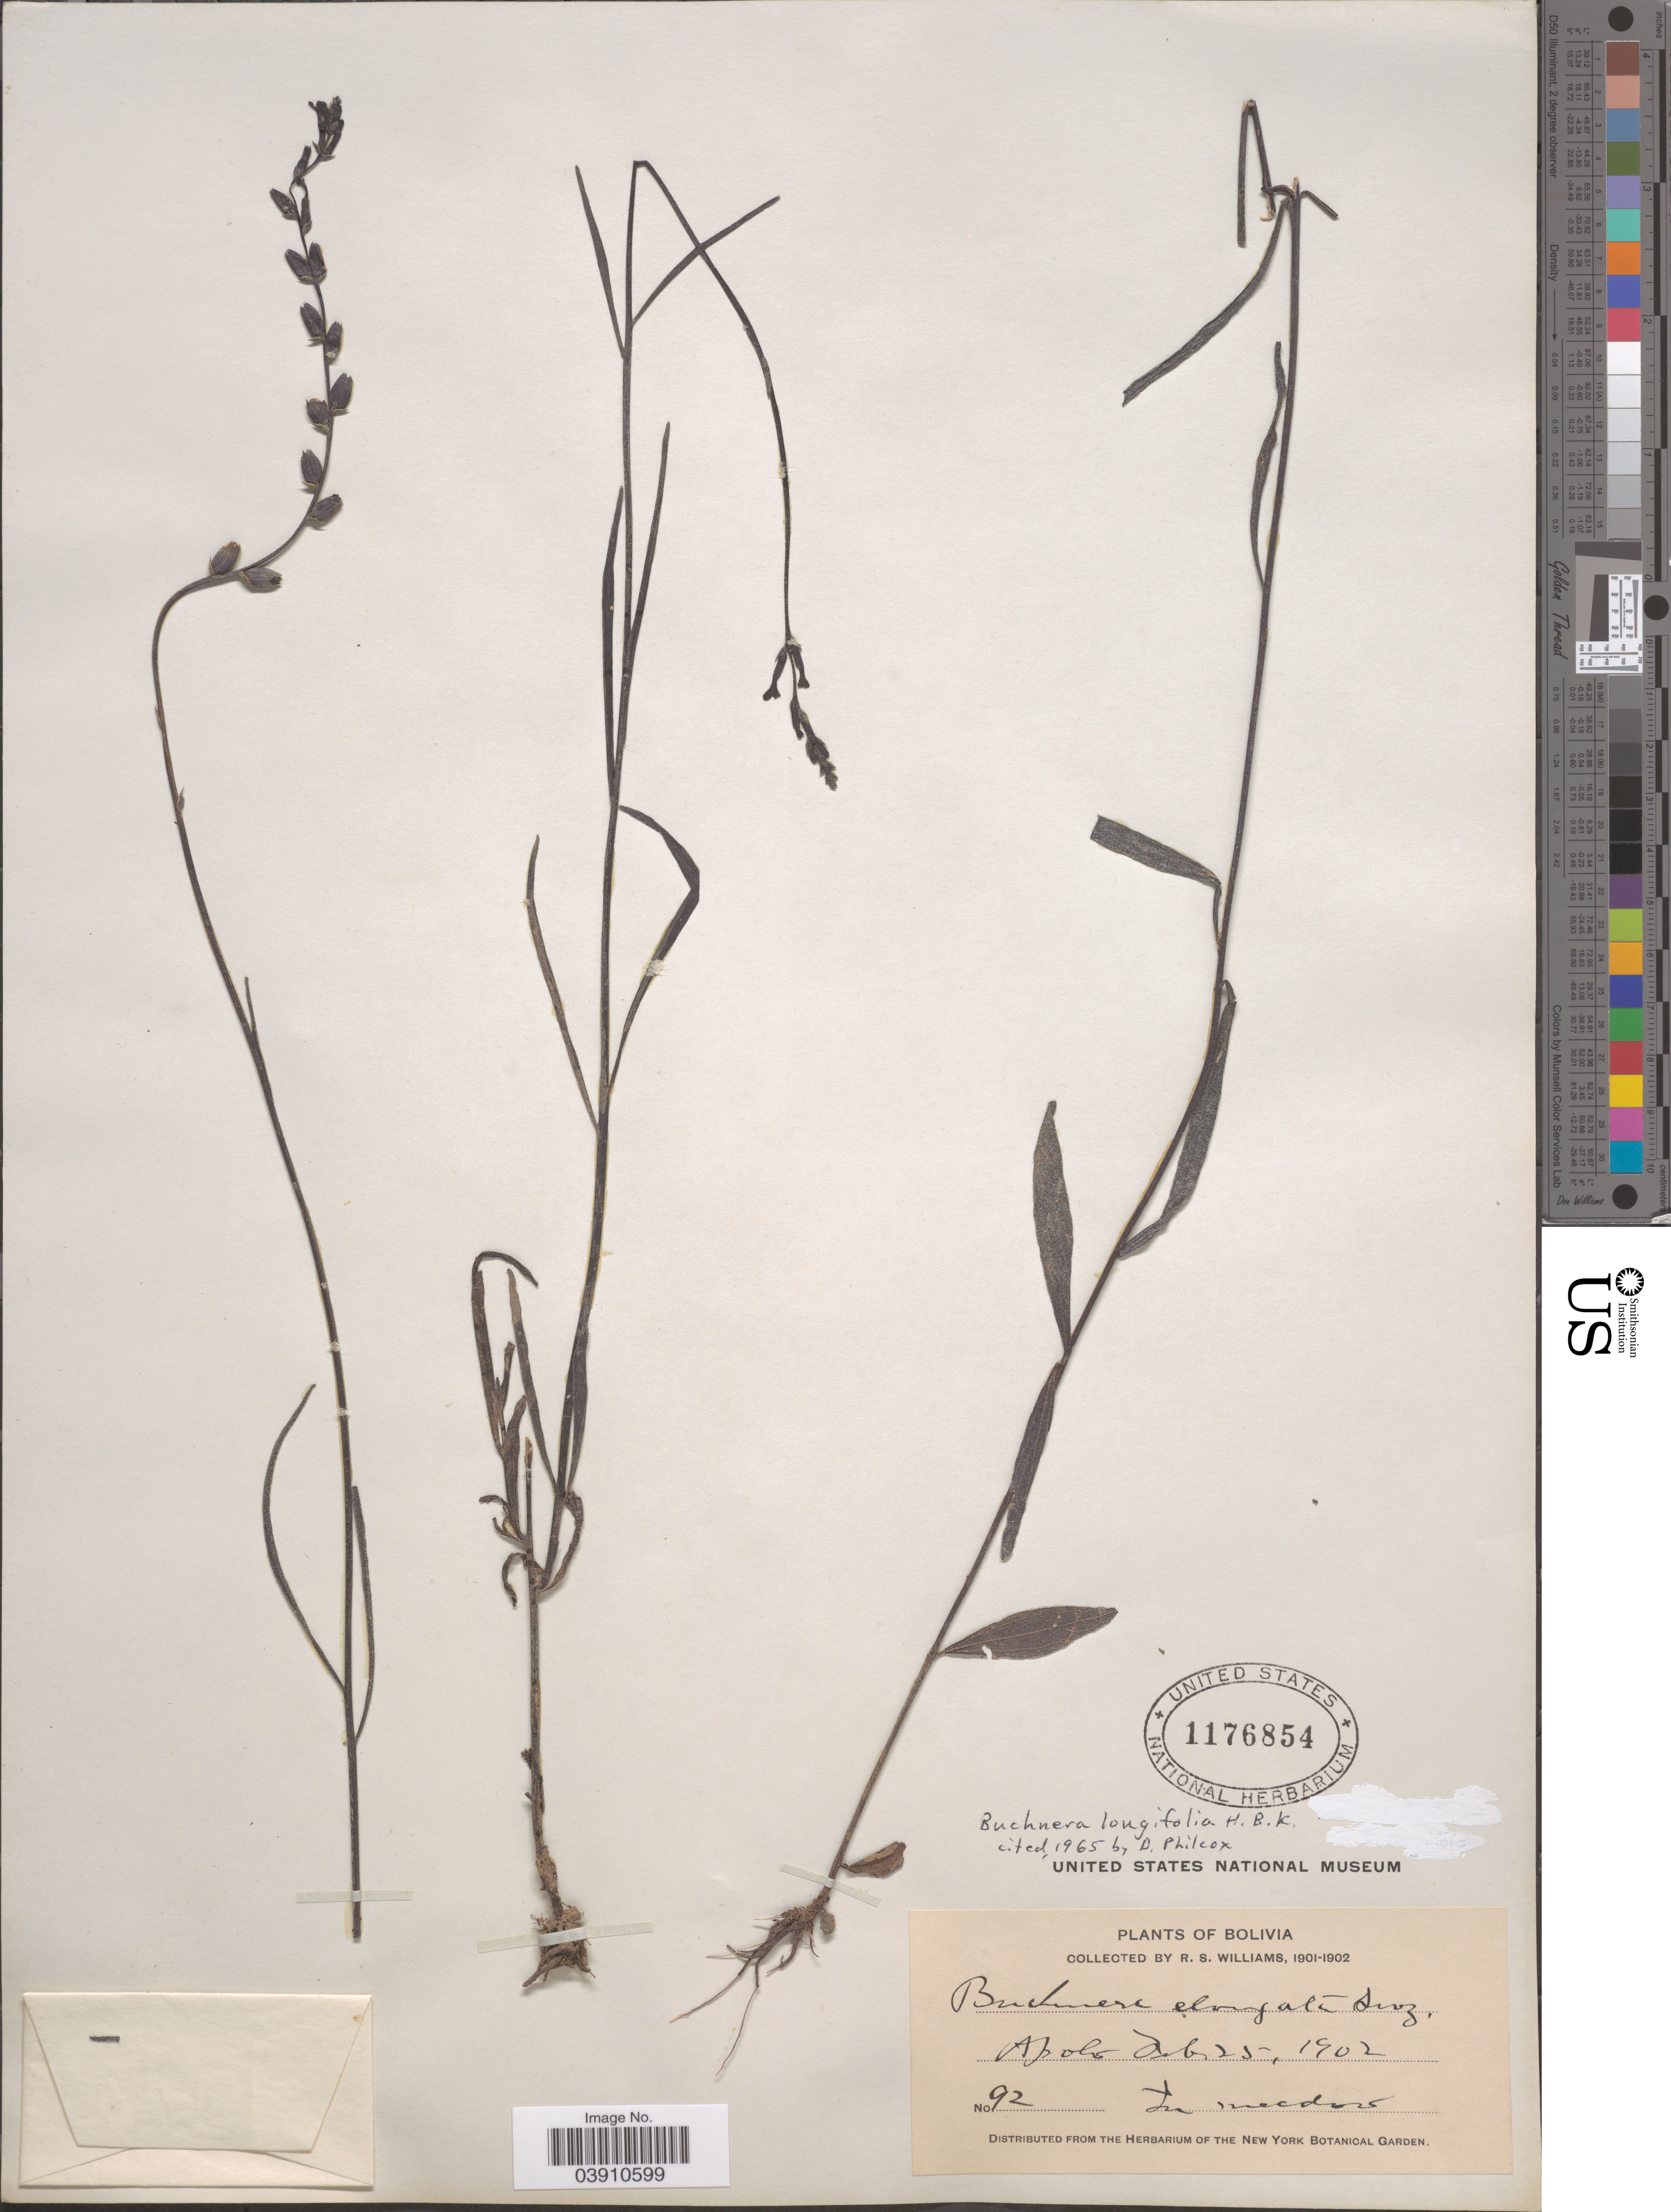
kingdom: Plantae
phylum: Tracheophyta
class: Magnoliopsida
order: Lamiales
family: Orobanchaceae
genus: Buchnera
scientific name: Buchnera longifolia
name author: Kunth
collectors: R. S. Williams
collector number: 92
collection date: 1902-02-25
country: Bolivia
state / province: La Paz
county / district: Franz Tamayo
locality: Apolo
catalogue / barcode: US 1176854